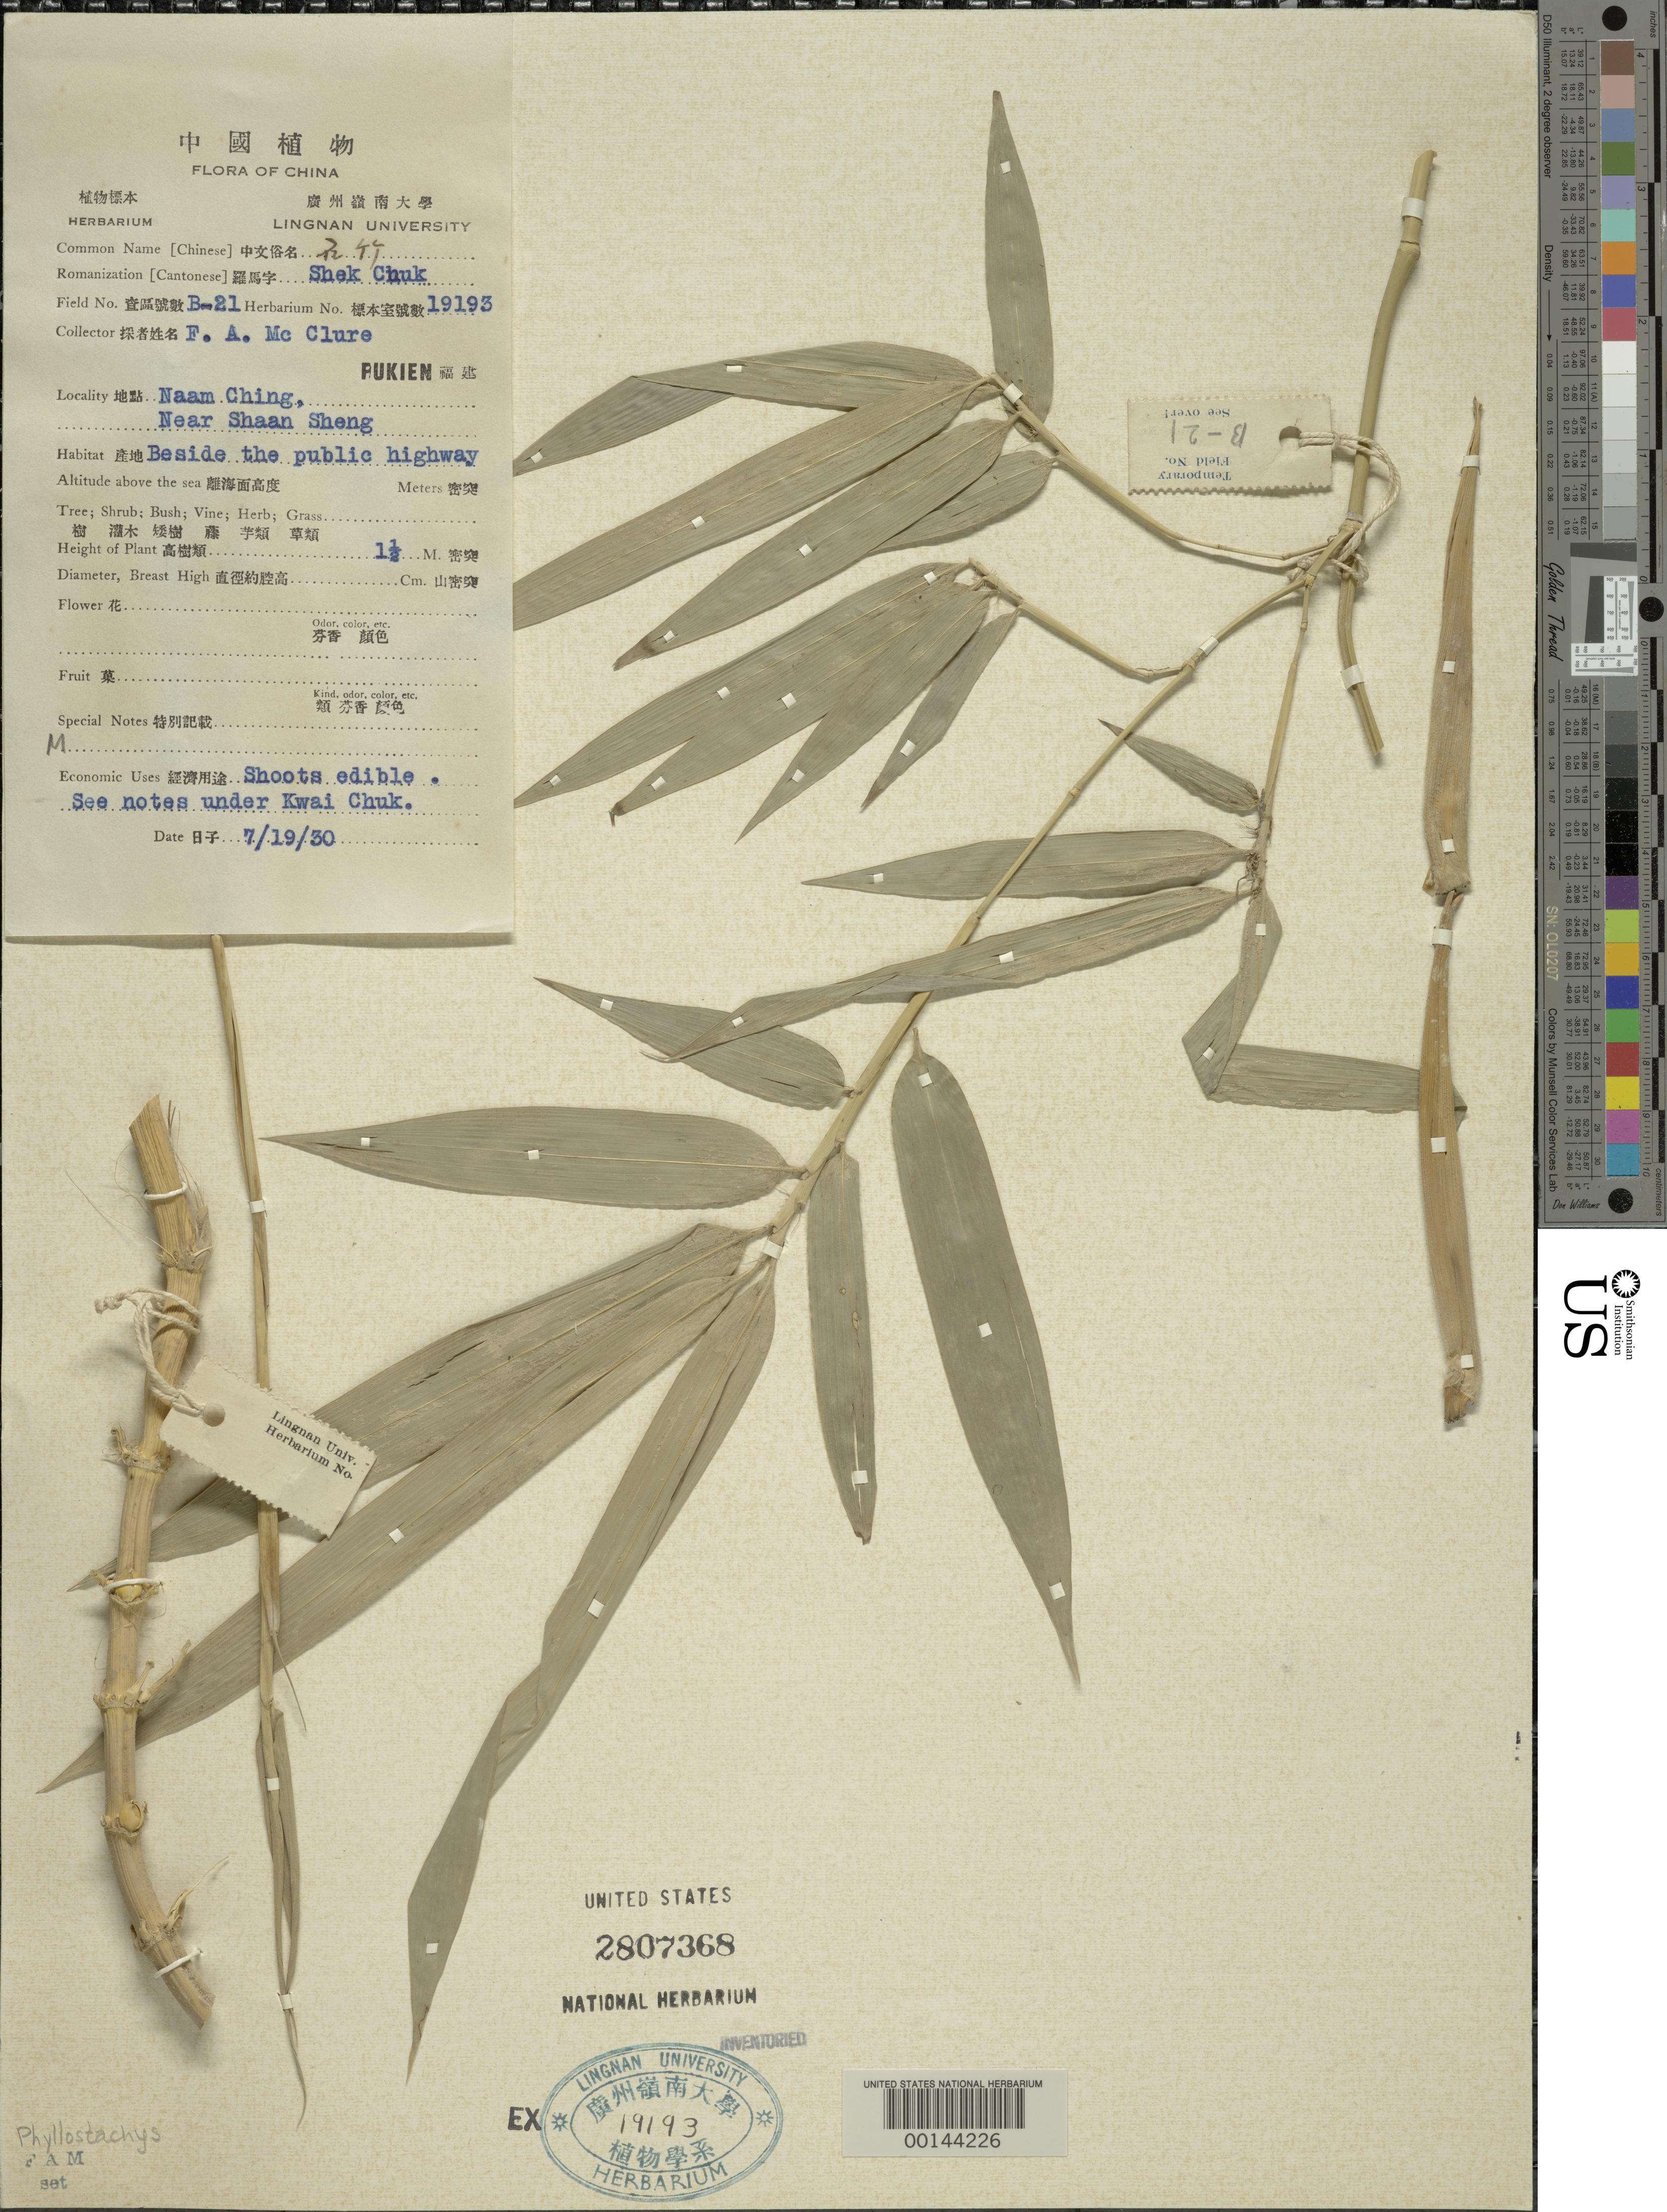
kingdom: Plantae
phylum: Tracheophyta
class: Liliopsida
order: Poales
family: Poaceae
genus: Phyllostachys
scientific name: Phyllostachys sp.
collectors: F. A. McClure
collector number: B-21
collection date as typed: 19 Jul 1930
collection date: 1930-07-19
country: China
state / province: Fujian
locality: Naam ching, shaan sheng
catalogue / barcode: US 2807368